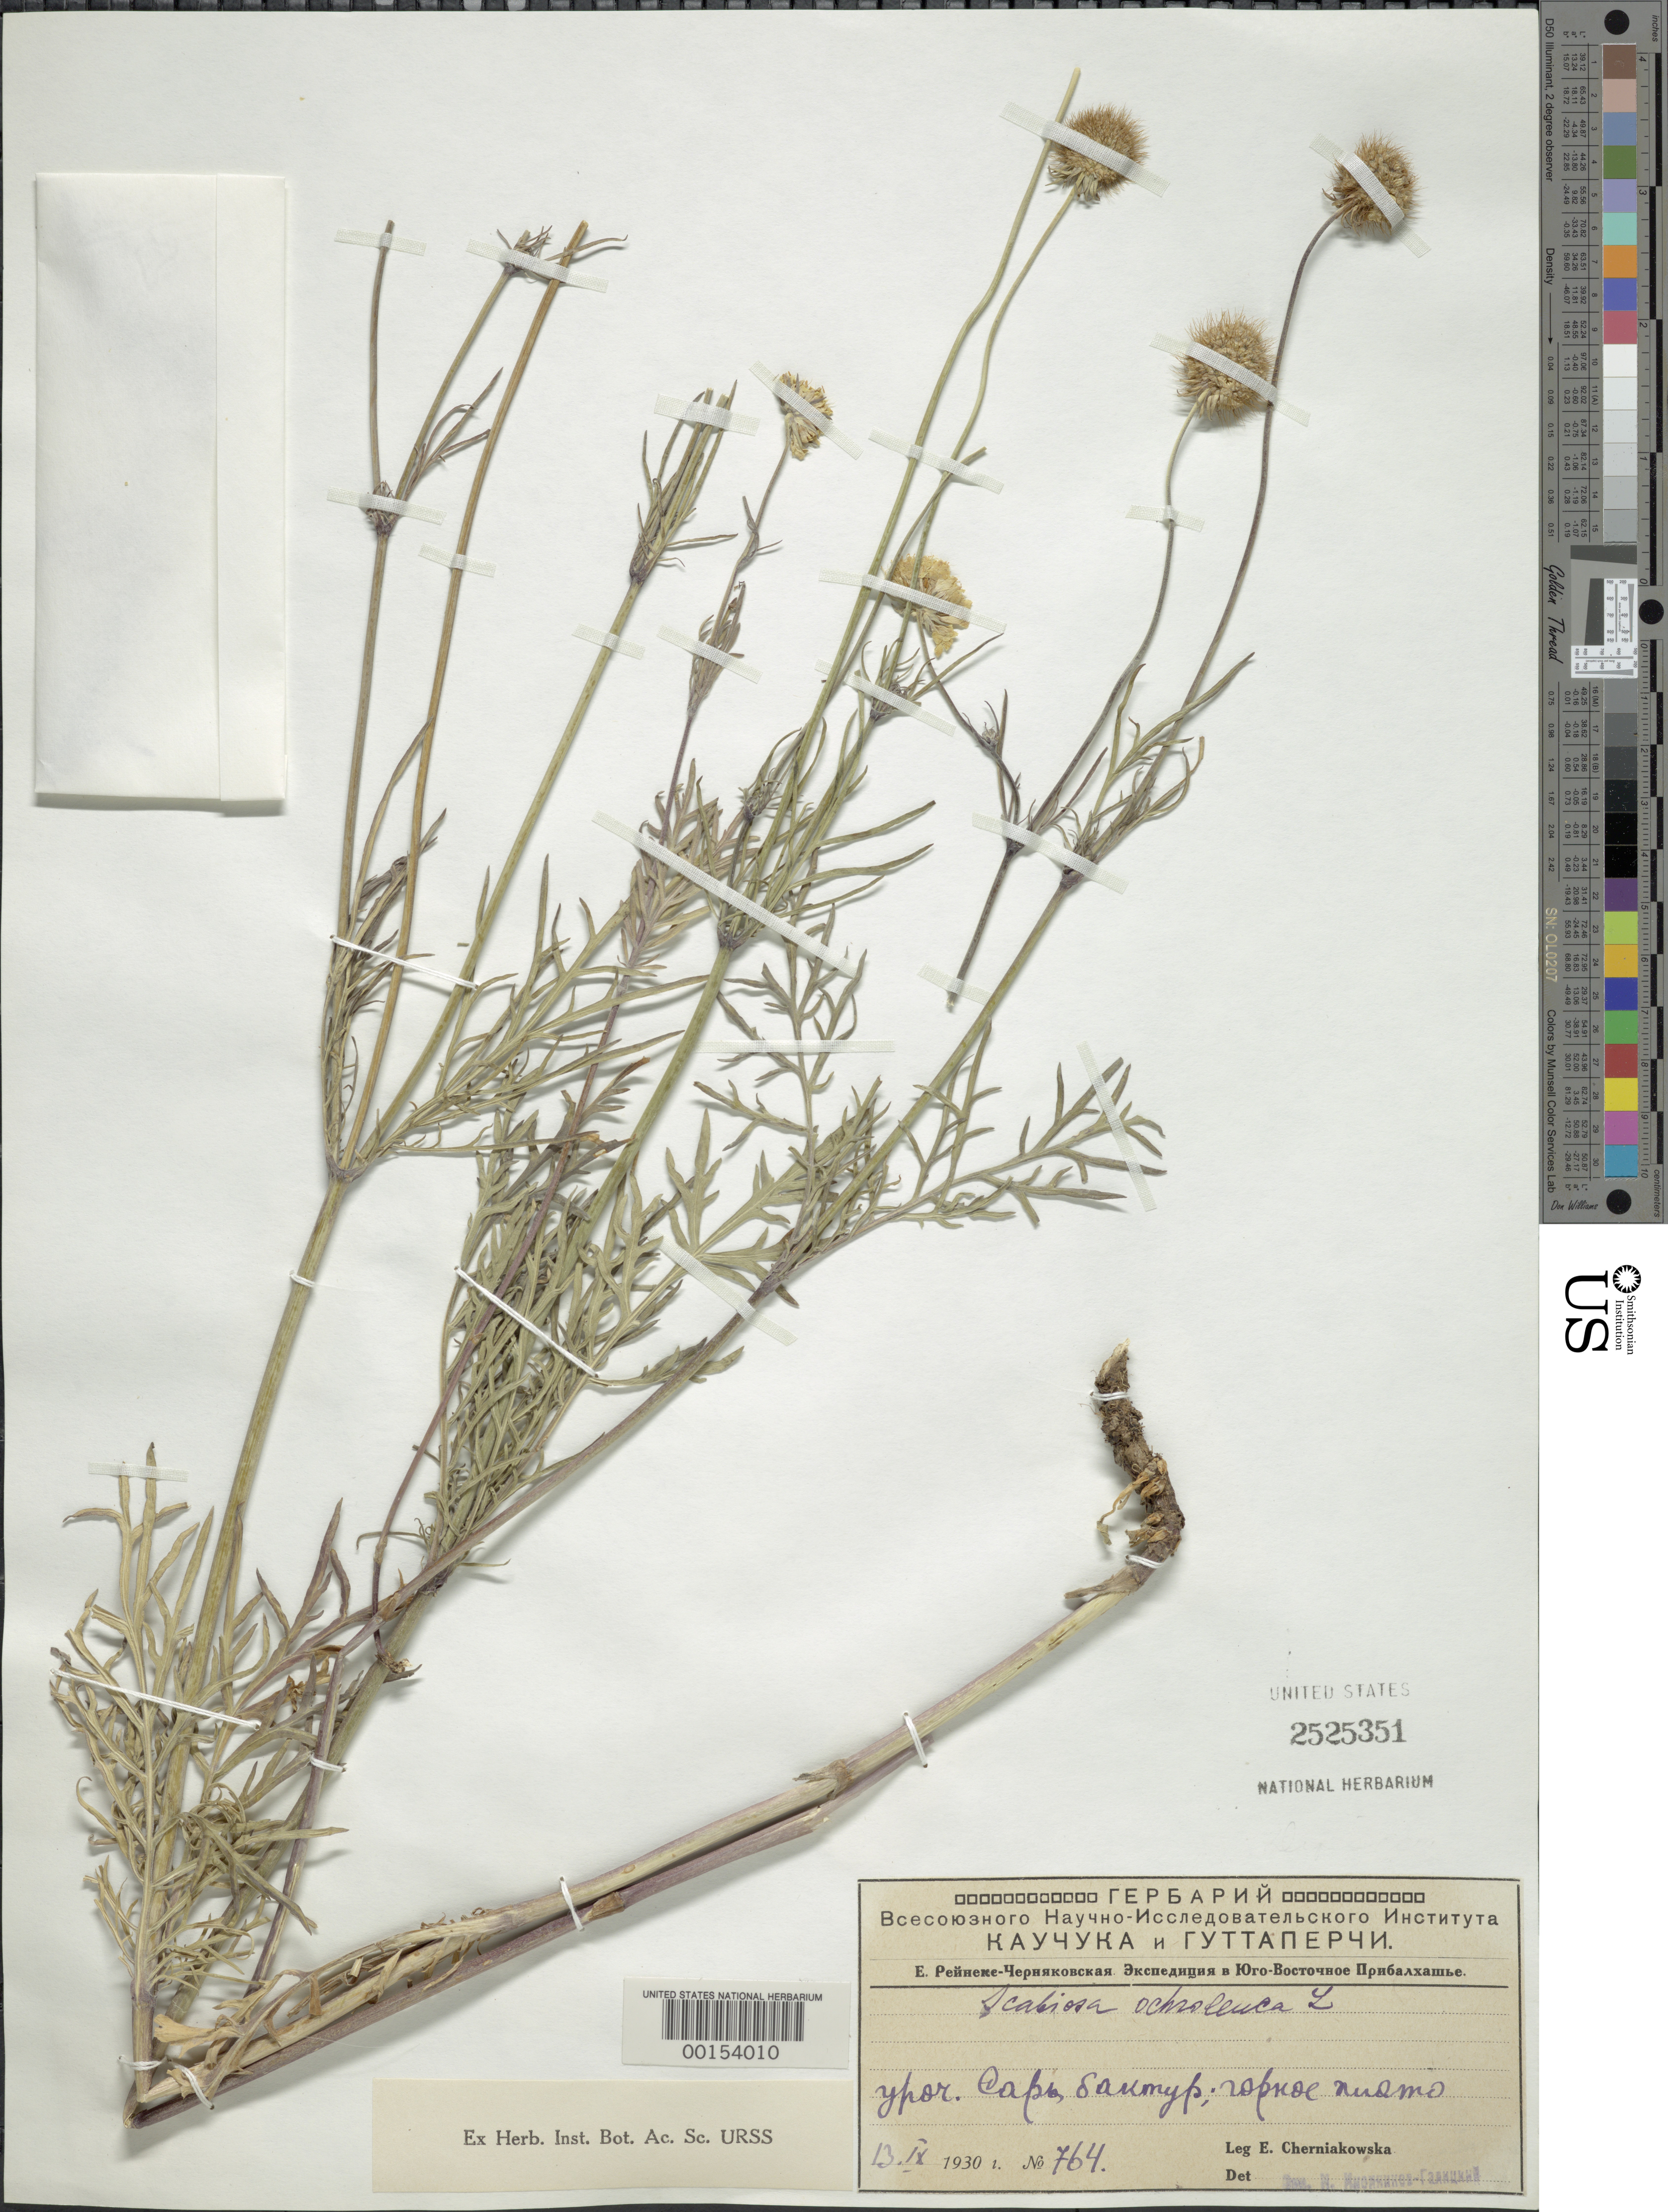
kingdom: Plantae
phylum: Tracheophyta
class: Magnoliopsida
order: Dipsacales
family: Caprifoliaceae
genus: Scabiosa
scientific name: Scabiosa ochroleuca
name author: L.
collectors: E. Cherniakowska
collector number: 764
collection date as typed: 13 Sep 1930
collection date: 1930-09-13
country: Kazakhstan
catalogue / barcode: US 2525351